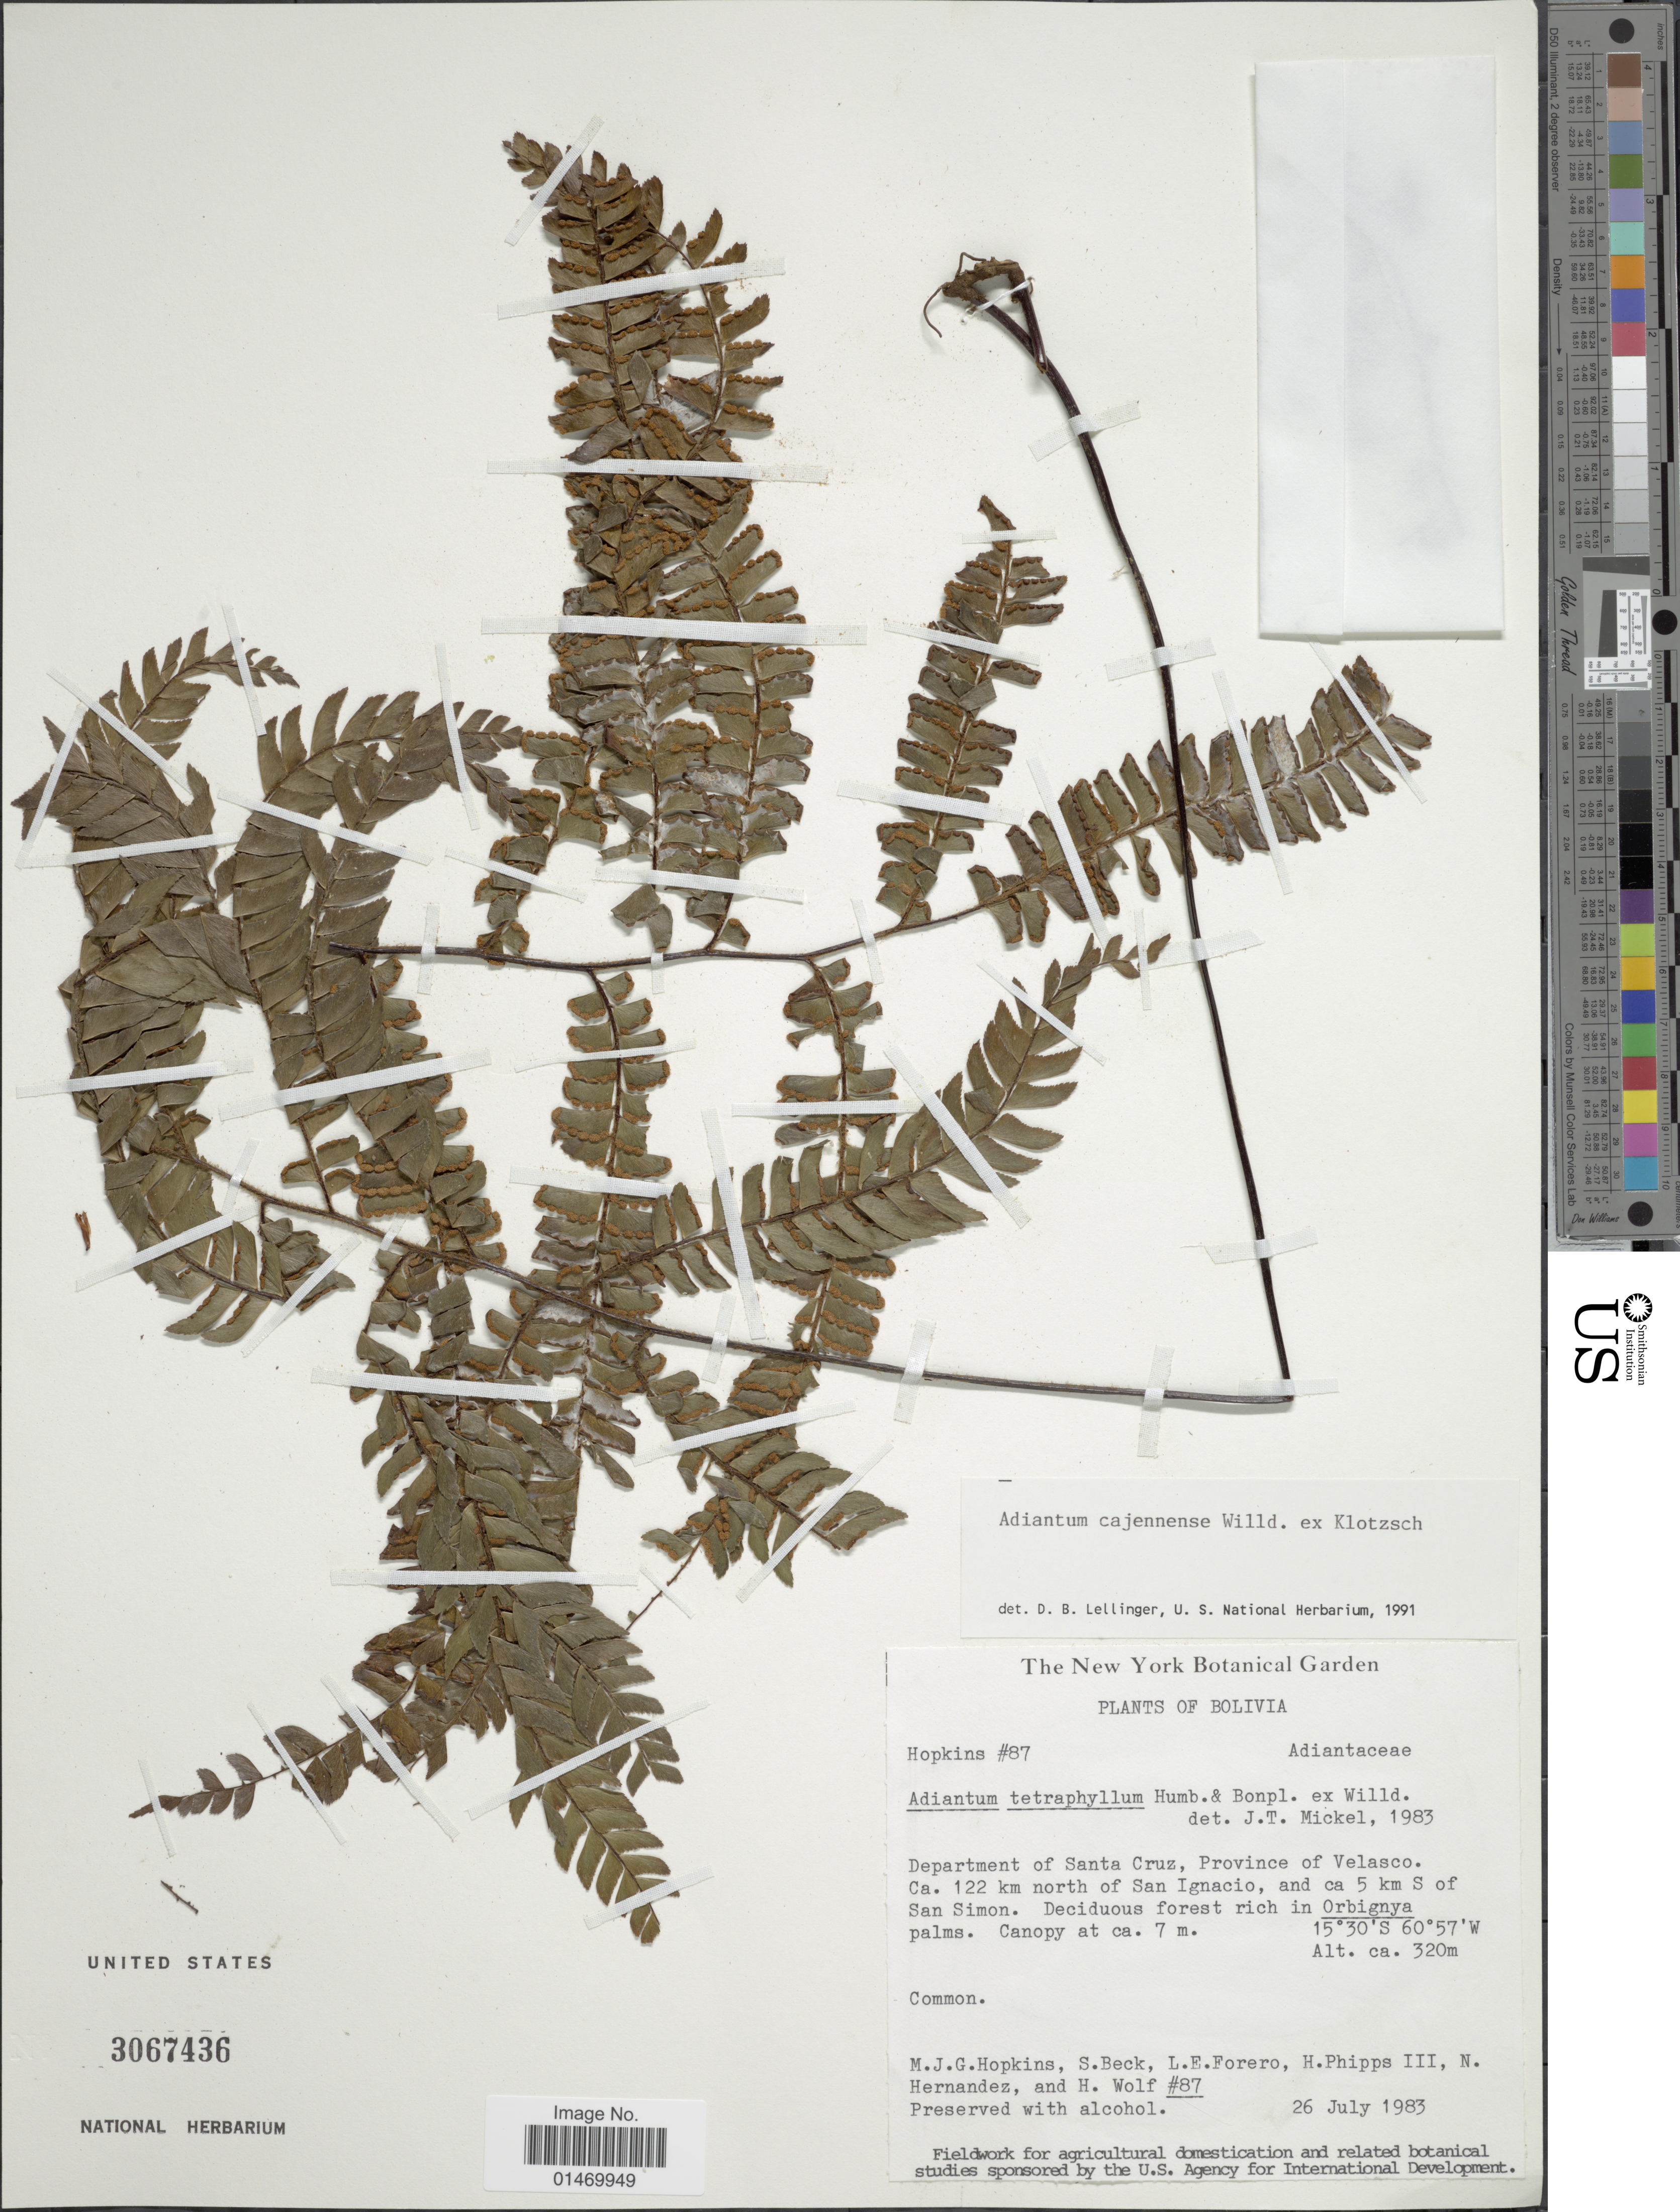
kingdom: Plantae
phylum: Tracheophyta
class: Polypodiopsida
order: Polypodiales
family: Pteridaceae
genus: Adiantum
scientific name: Adiantum cajennense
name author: Willd. ex Klotzsch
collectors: M. J. G. Hopkins, S. G. Beck, L. E. Forero, H. Phipps & et al.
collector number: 87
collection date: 1983-07-26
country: Bolivia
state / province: Santa Cruz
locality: Bolivia, Province Velasco. Ca. 122 km north of San Ignacioa, and ca 5 km S of San Simon.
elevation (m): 320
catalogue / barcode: US 3067436